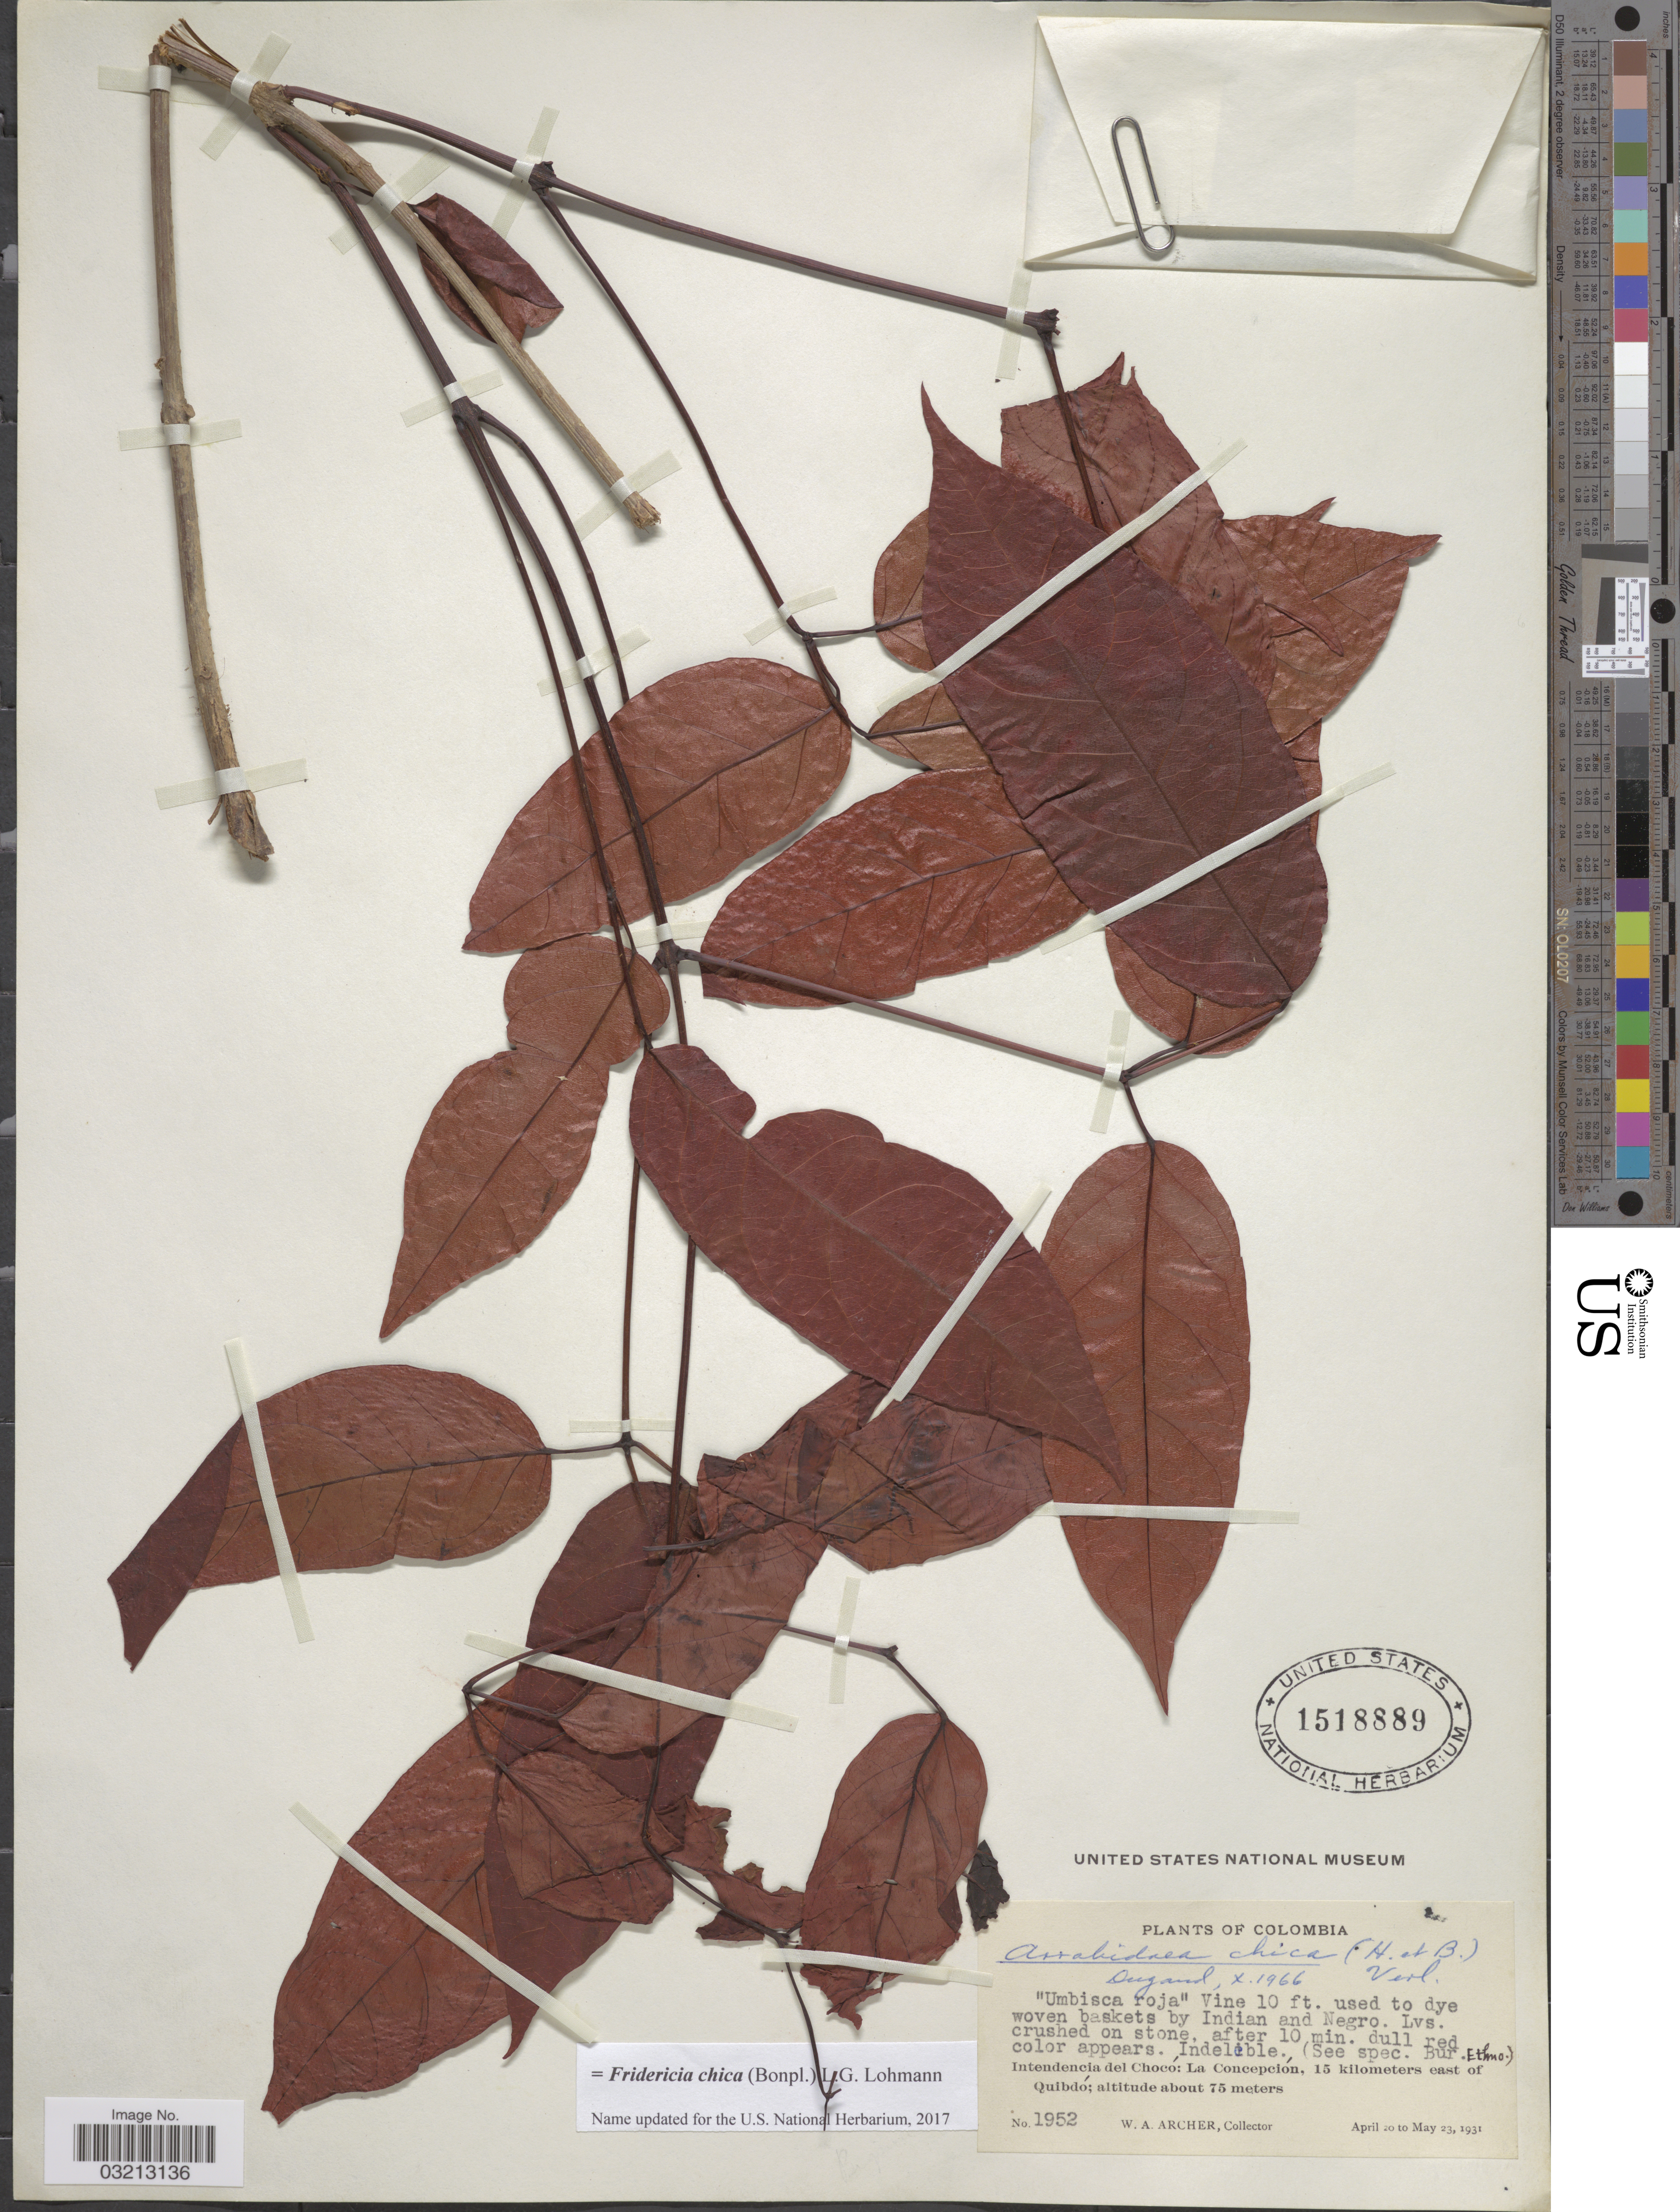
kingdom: Plantae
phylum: Tracheophyta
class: Magnoliopsida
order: Lamiales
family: Bignoniaceae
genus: Fridericia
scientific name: Fridericia chica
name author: (Bonpl.) L.G. Lohmann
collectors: W. Archer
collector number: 1952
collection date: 1931-04-20/1931-05-23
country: Colombia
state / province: Chocó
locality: Intendencia del Chocó: La Concepción, 15 kilometers east of Quibdó.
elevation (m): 75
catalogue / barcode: US 1518889